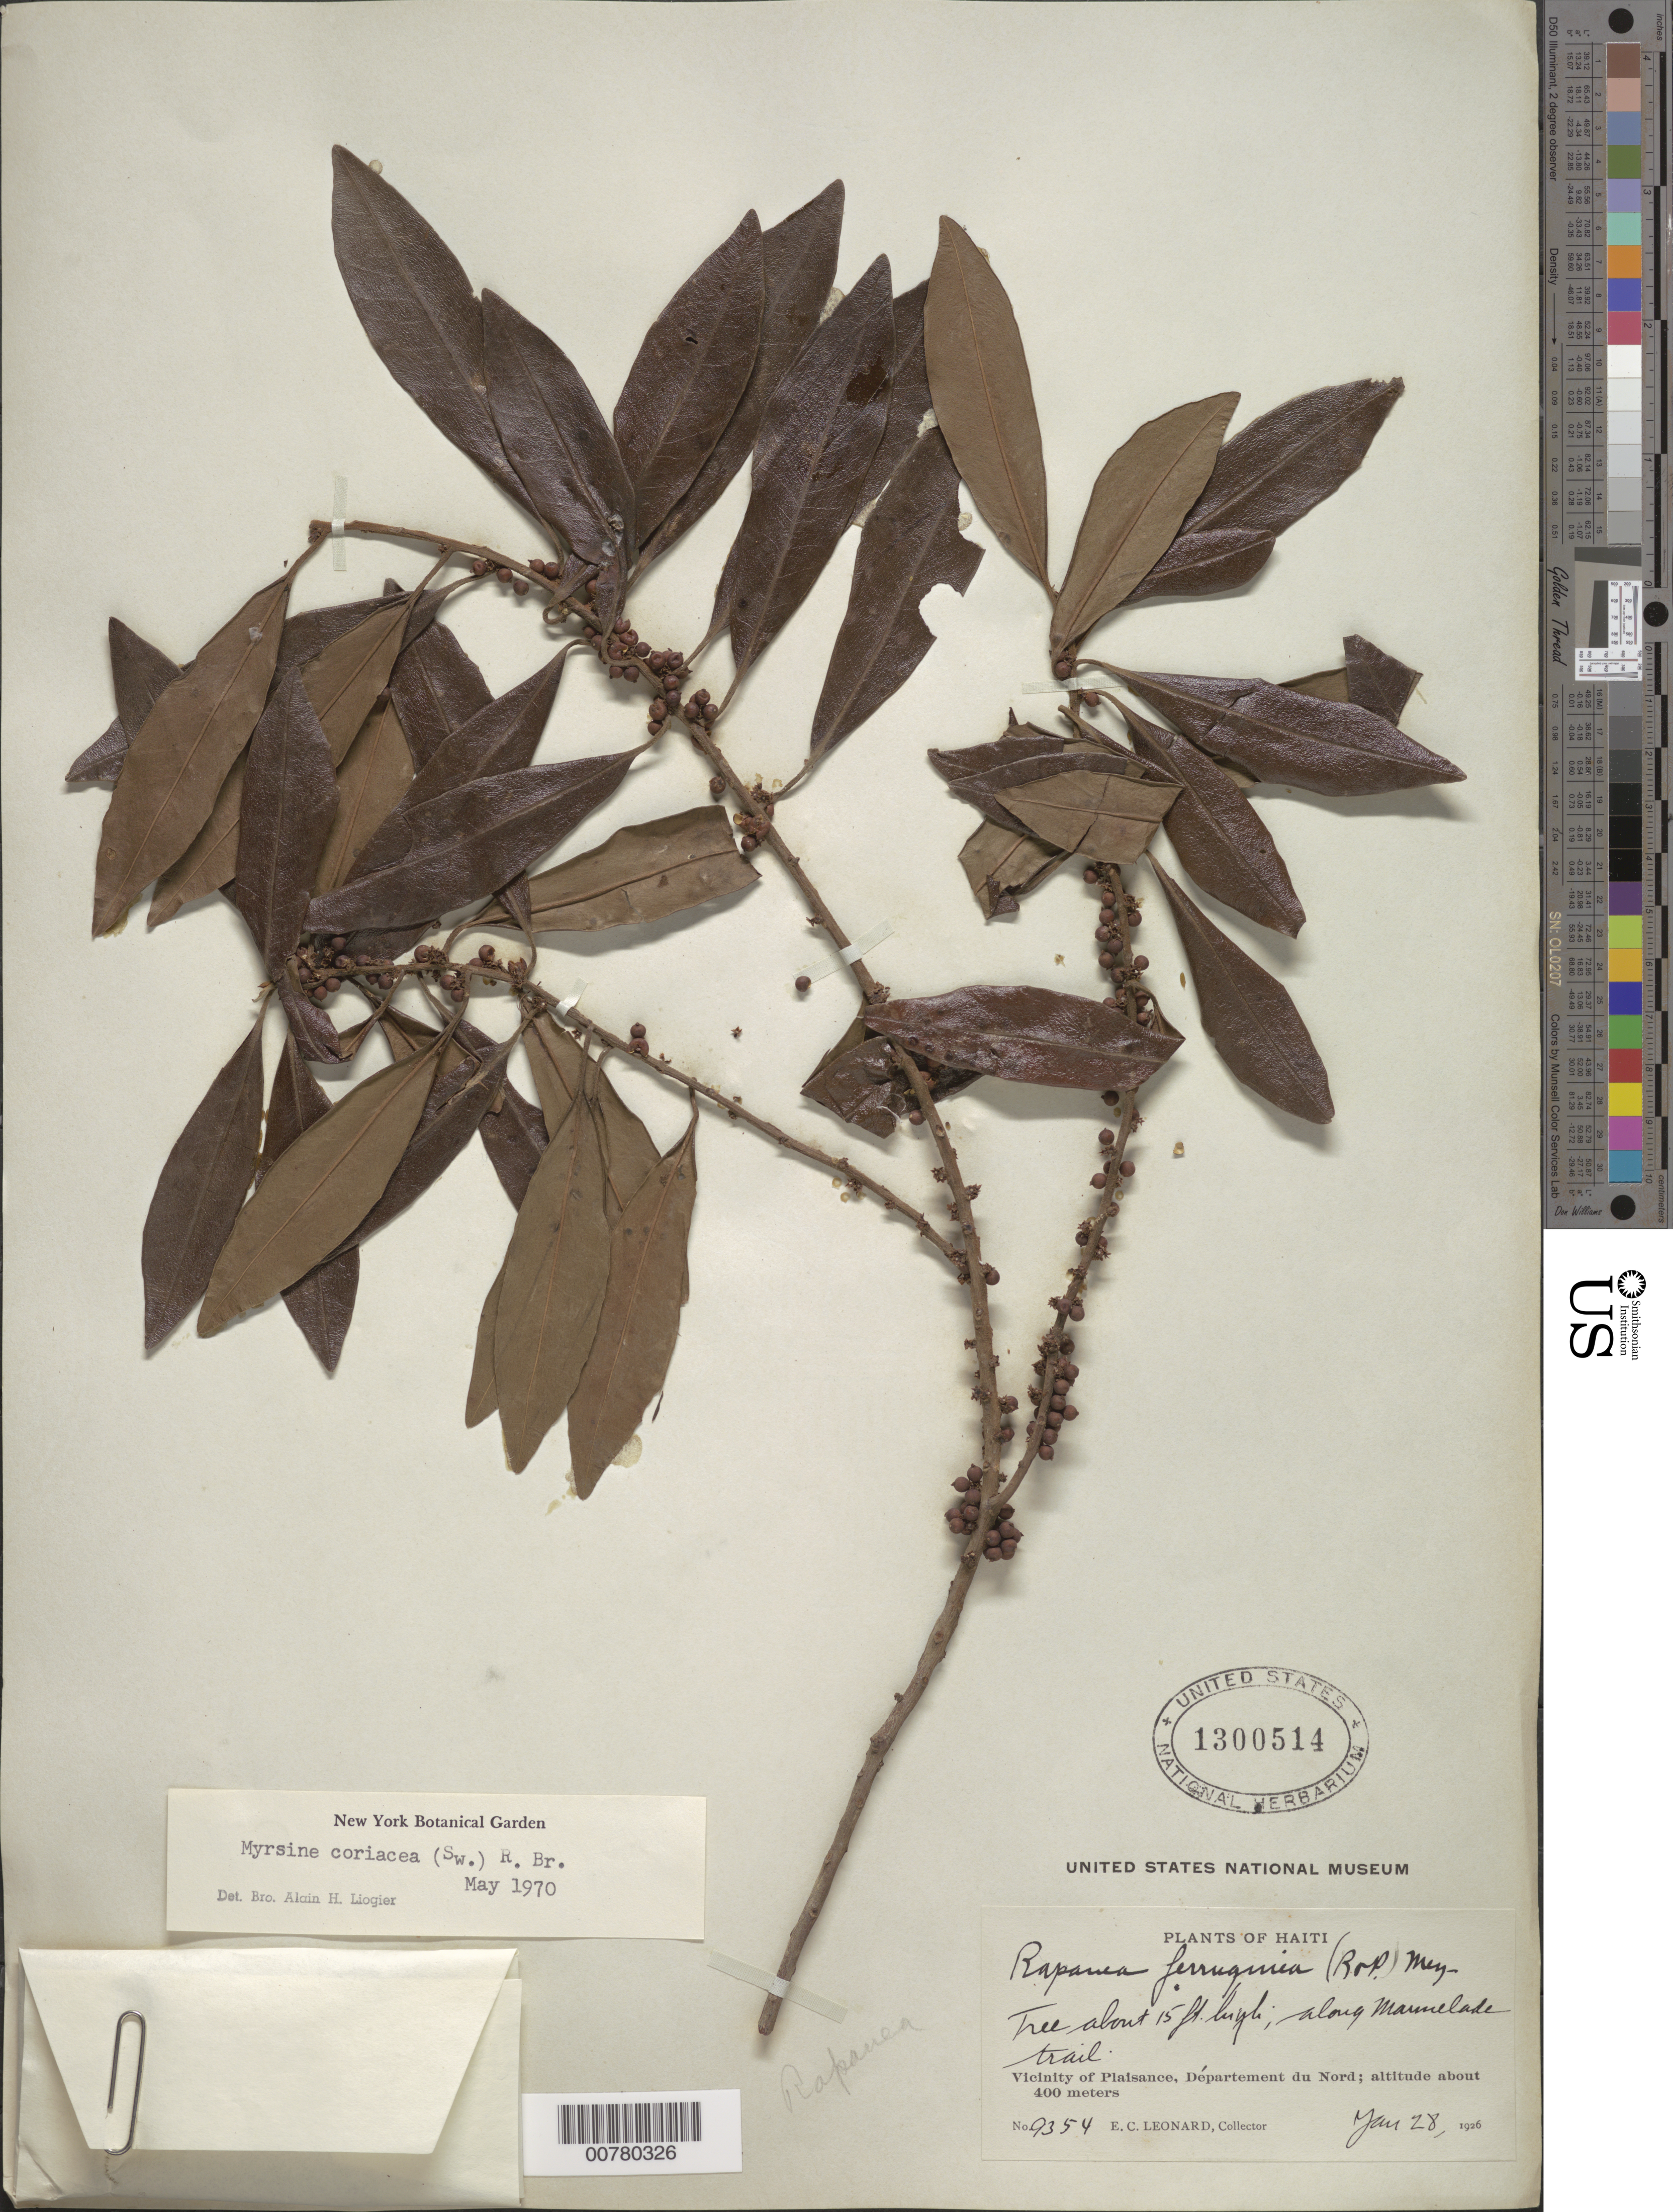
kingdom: Plantae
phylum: Tracheophyta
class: Magnoliopsida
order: Ericales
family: Primulaceae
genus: Myrsine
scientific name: Myrsine coriacea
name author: (Sw.) R. Br. ex Roem. & Schult.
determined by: Liogier, Alain H.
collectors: E. C. Leonard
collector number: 9254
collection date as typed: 28 Jan 1926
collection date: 1926-01-28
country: Haiti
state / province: Nord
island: Hispaniola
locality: Vicinity of Plaisance, along Marmelade trail.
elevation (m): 400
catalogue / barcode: US 1300514